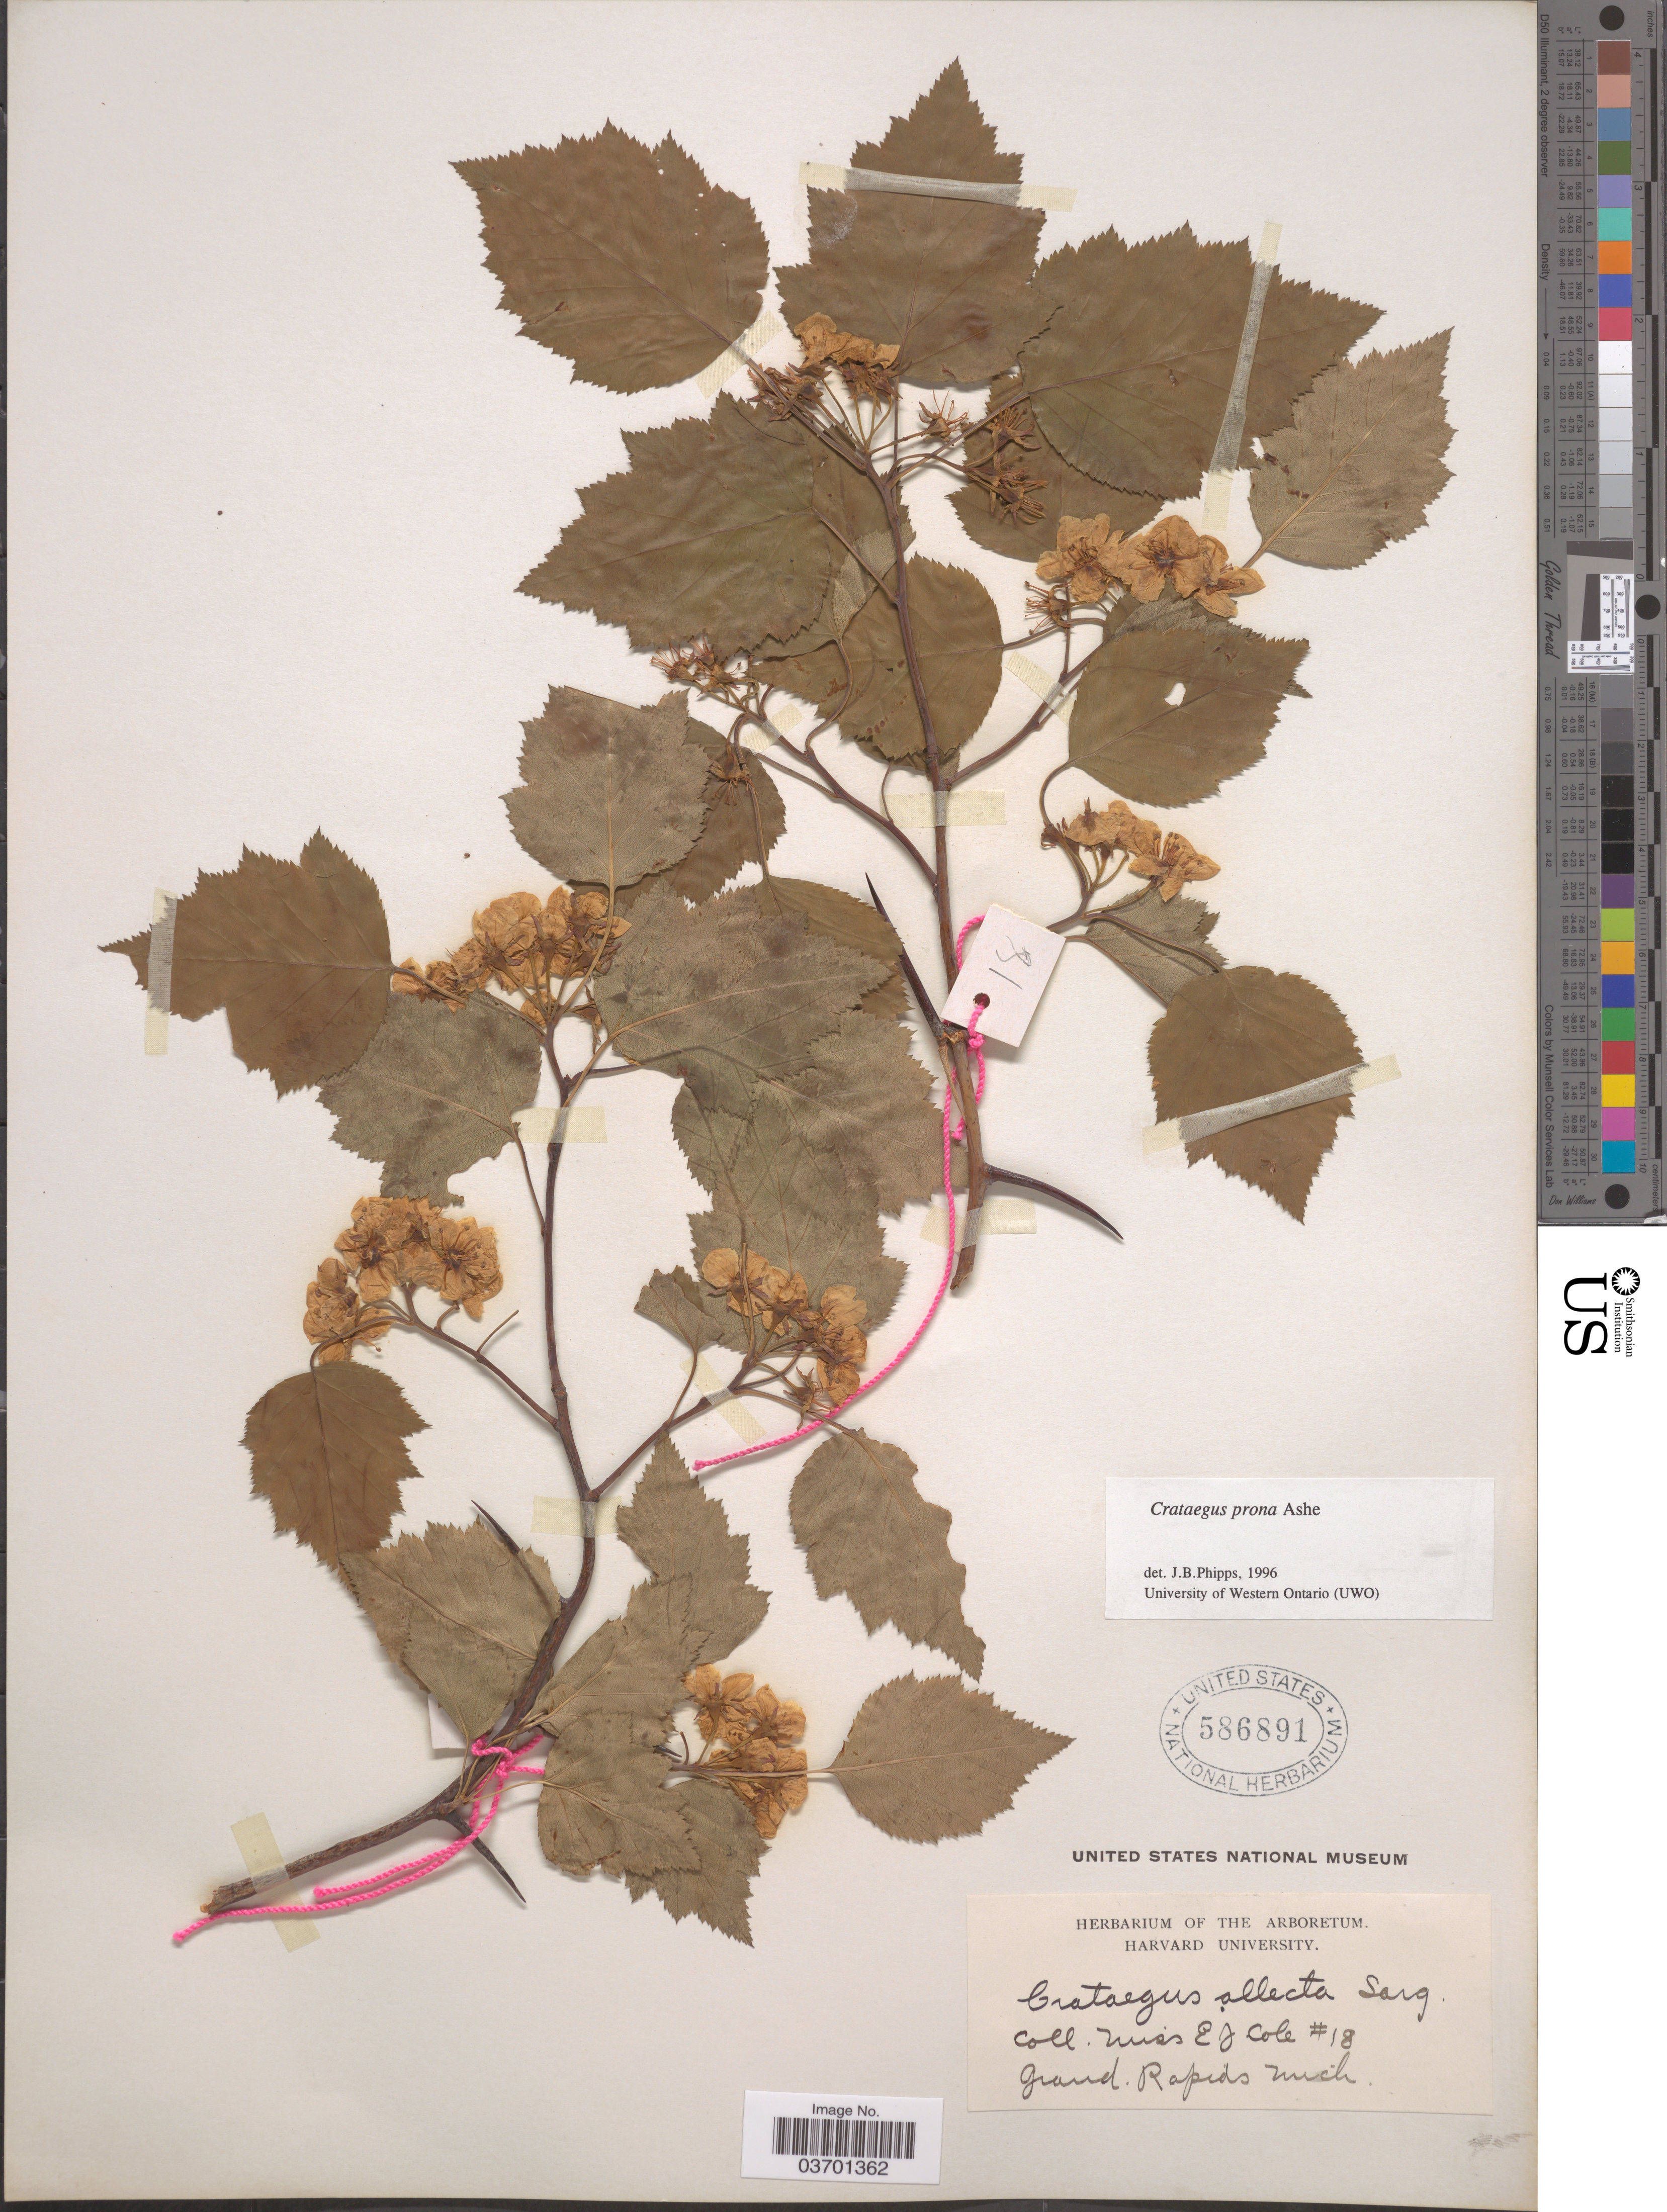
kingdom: Plantae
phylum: Tracheophyta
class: Magnoliopsida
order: Rosales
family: Rosaceae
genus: Crataegus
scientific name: Crataegus prona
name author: Ashe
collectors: E. Cole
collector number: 18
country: United States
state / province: Michigan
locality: Grand Rapids.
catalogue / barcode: US 586891